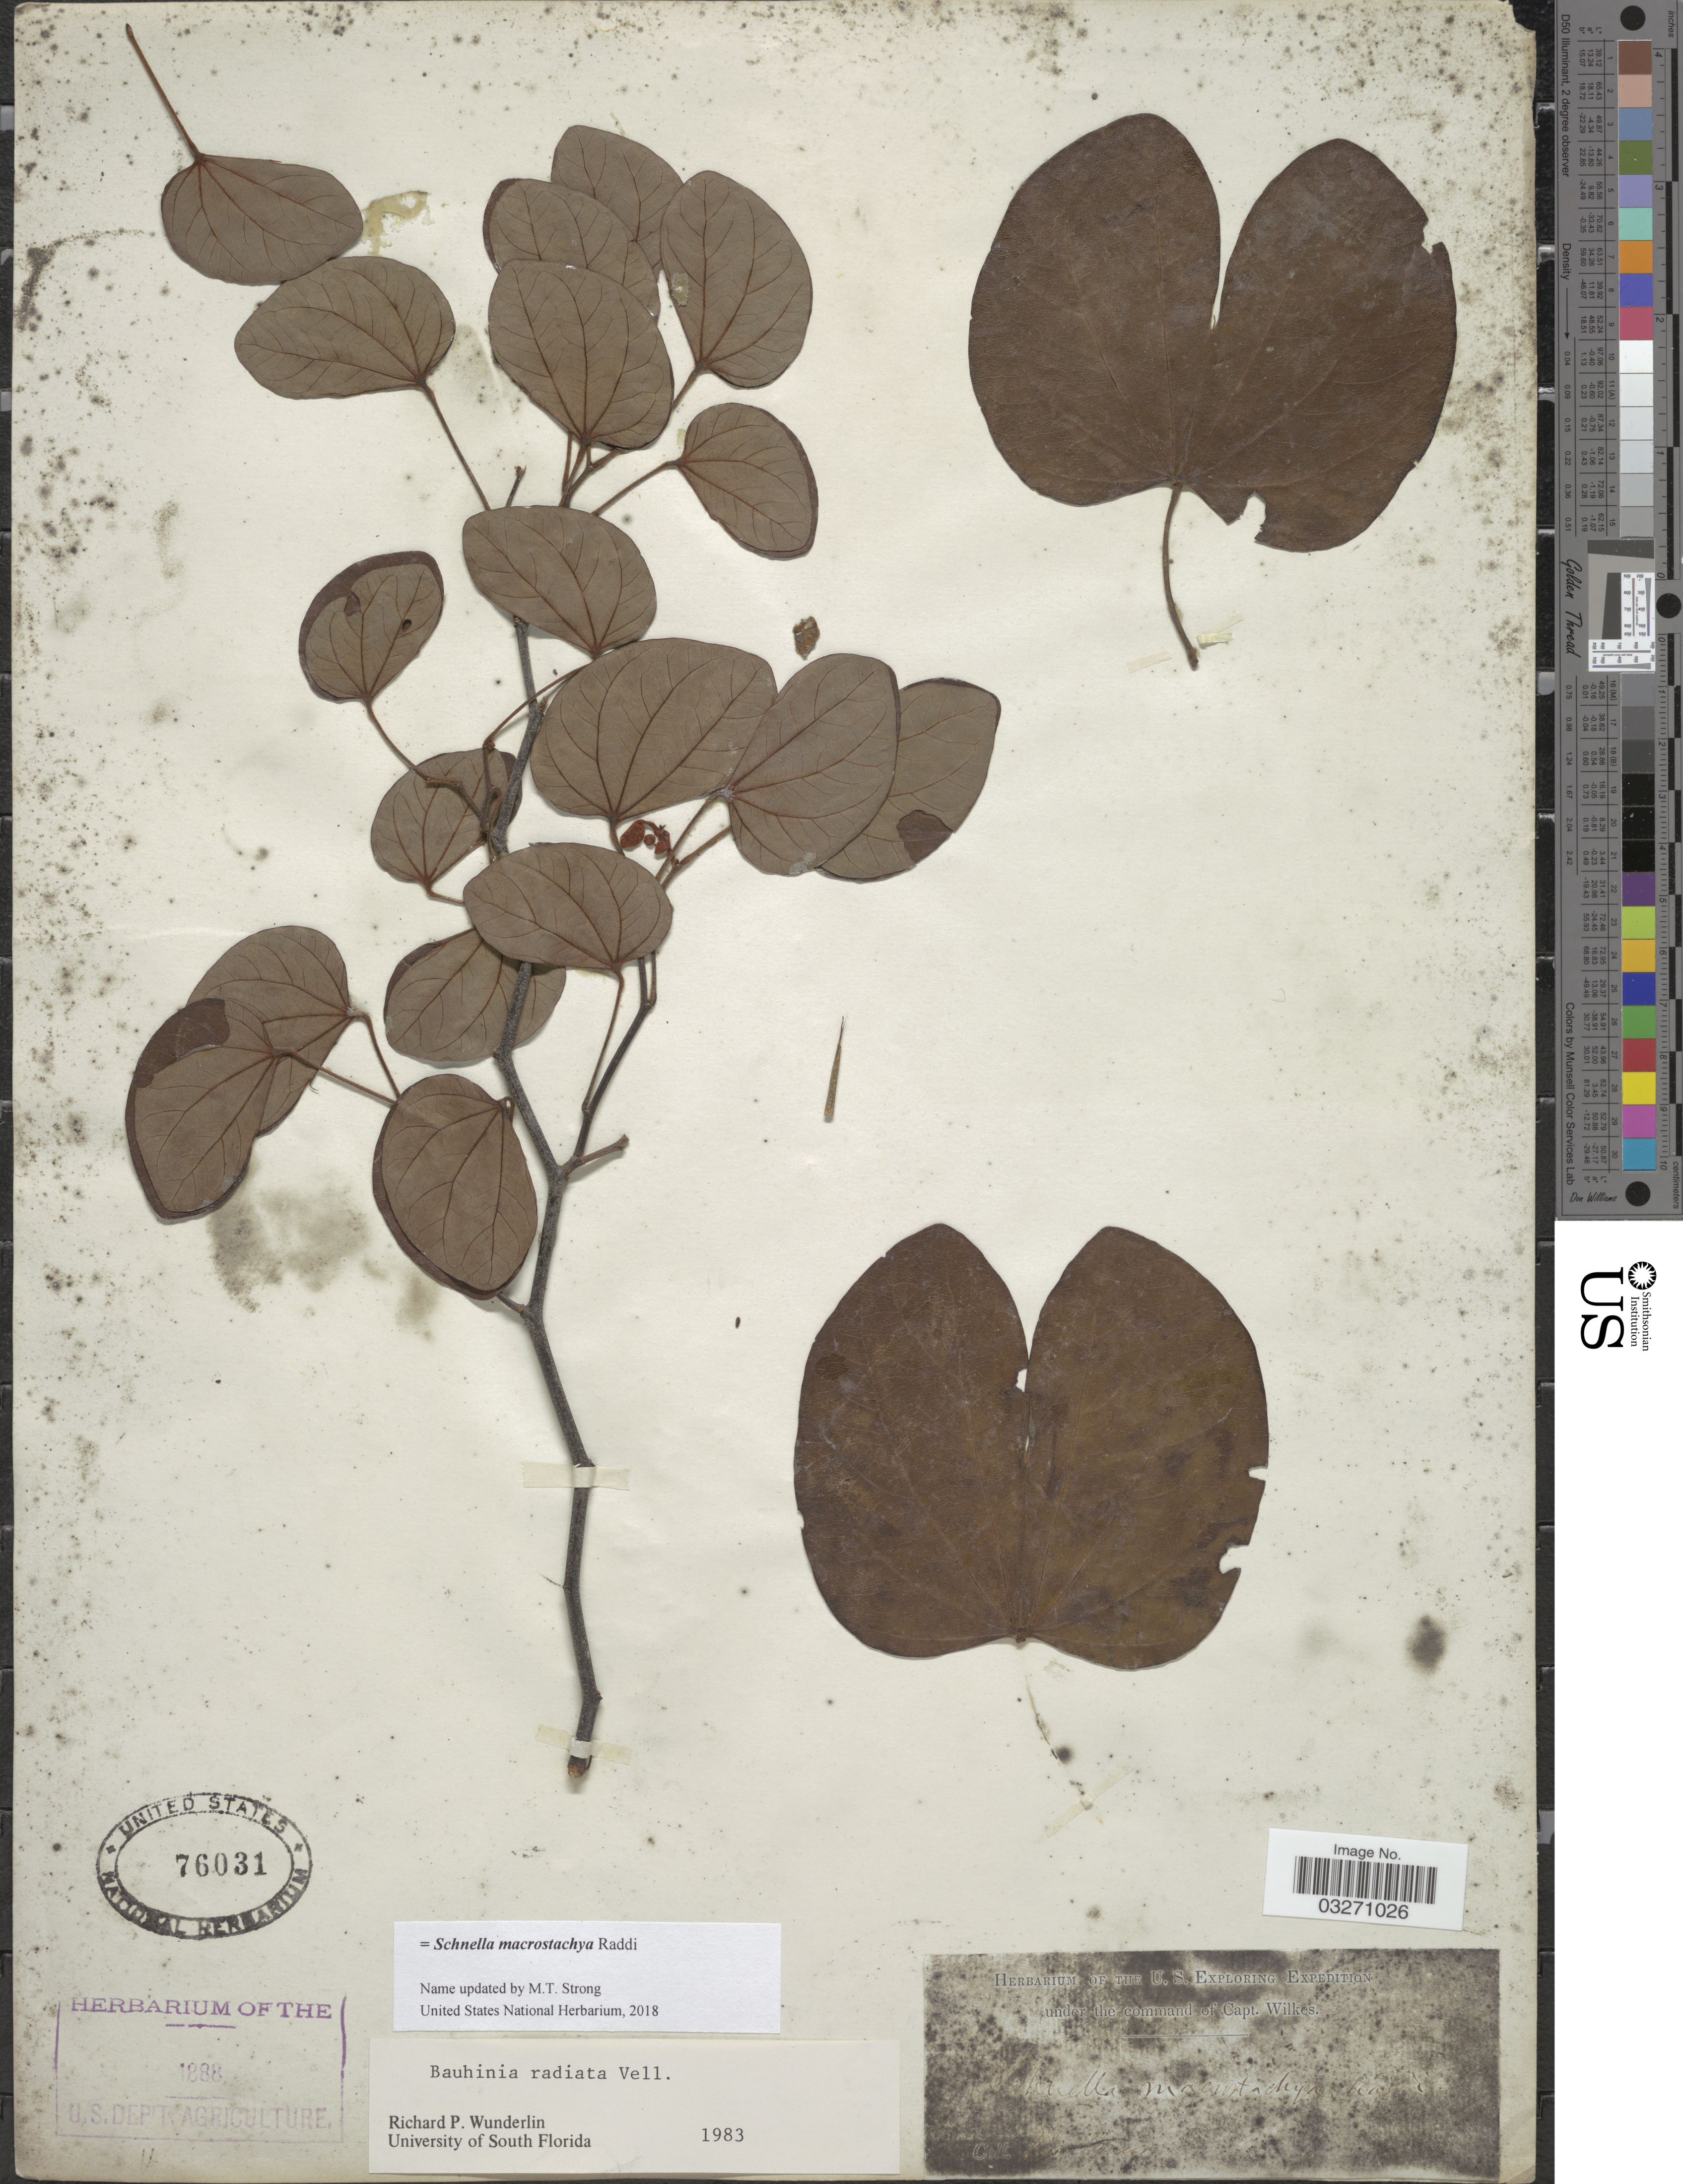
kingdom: Plantae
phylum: Tracheophyta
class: Magnoliopsida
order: Fabales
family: Fabaceae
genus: Schnella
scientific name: Schnella macrostachya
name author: Raddi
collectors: Wilkes Explor. Exped.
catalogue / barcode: US 76031